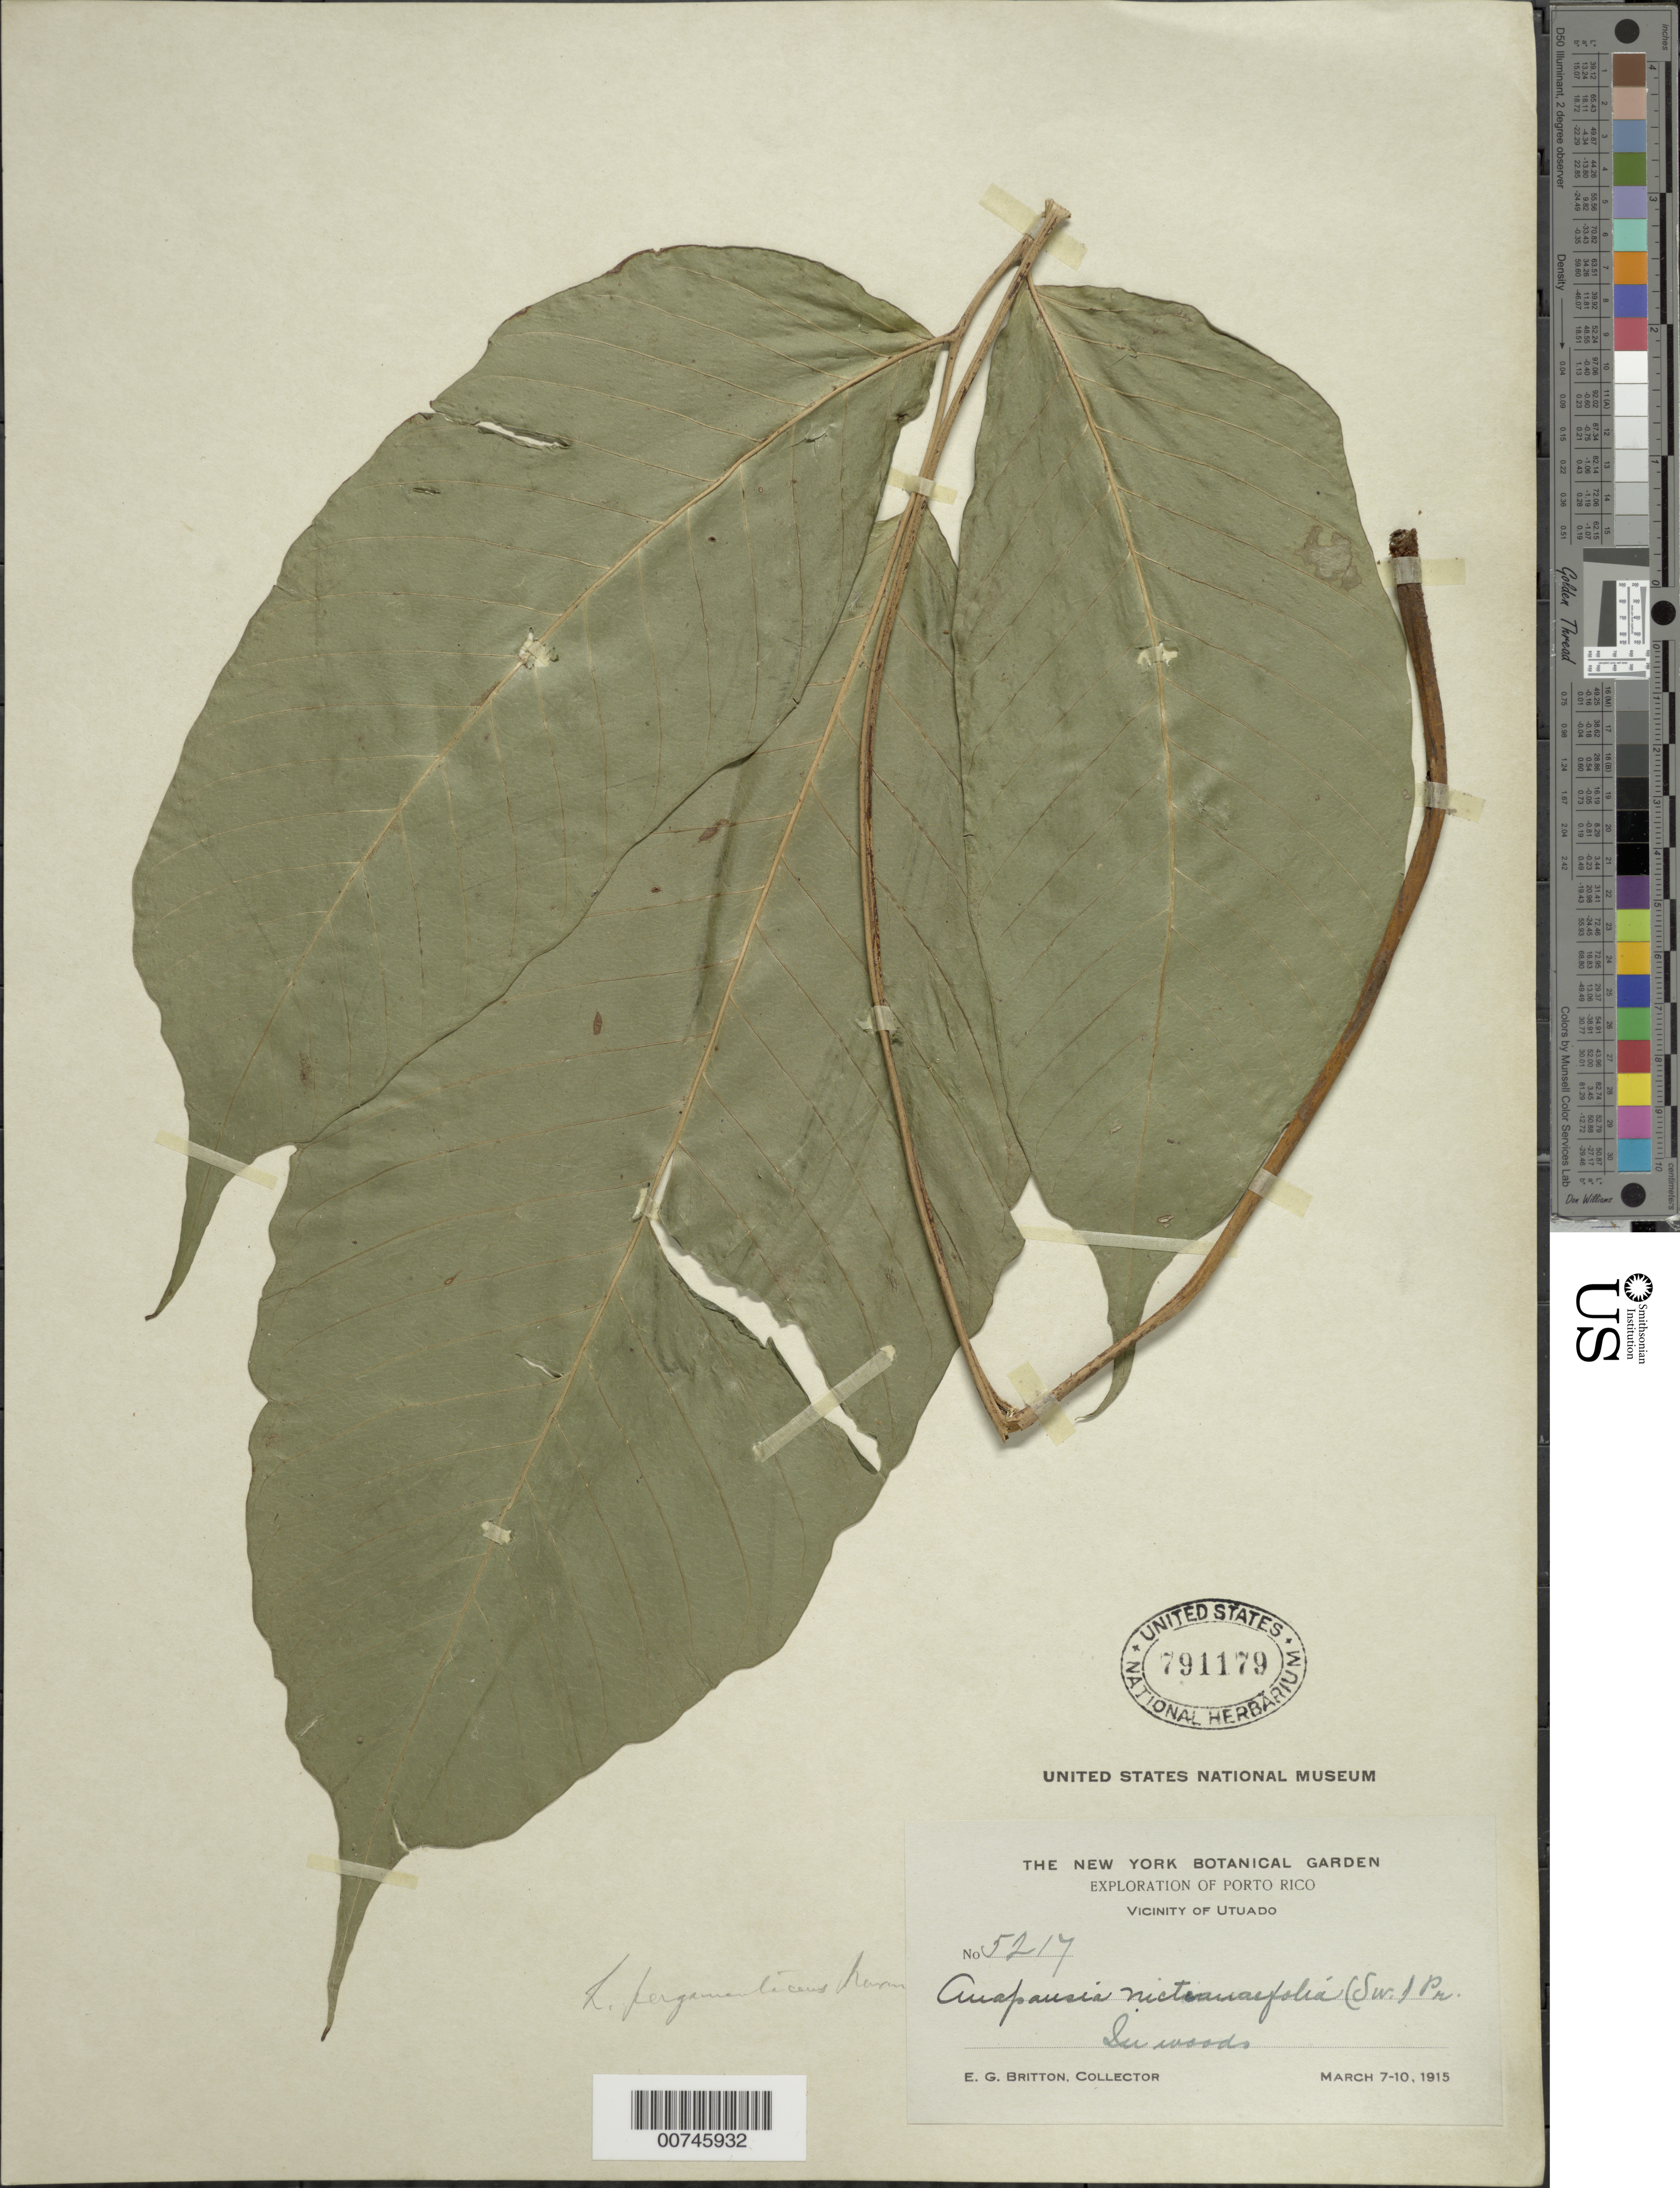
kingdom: Plantae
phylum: Tracheophyta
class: Polypodiopsida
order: Polypodiales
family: Dryopteridaceae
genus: Mickelia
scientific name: Mickelia pergamentacea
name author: (Maxon) R.C. Moran et al.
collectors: E. G. Britton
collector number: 5217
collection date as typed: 07 Mar 1915 to 10 Mar 1915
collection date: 1915-03-07/1915-03-10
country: Puerto Rico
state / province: Utuado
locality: Vicinity of Utuado.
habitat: In woods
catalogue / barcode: US 791179